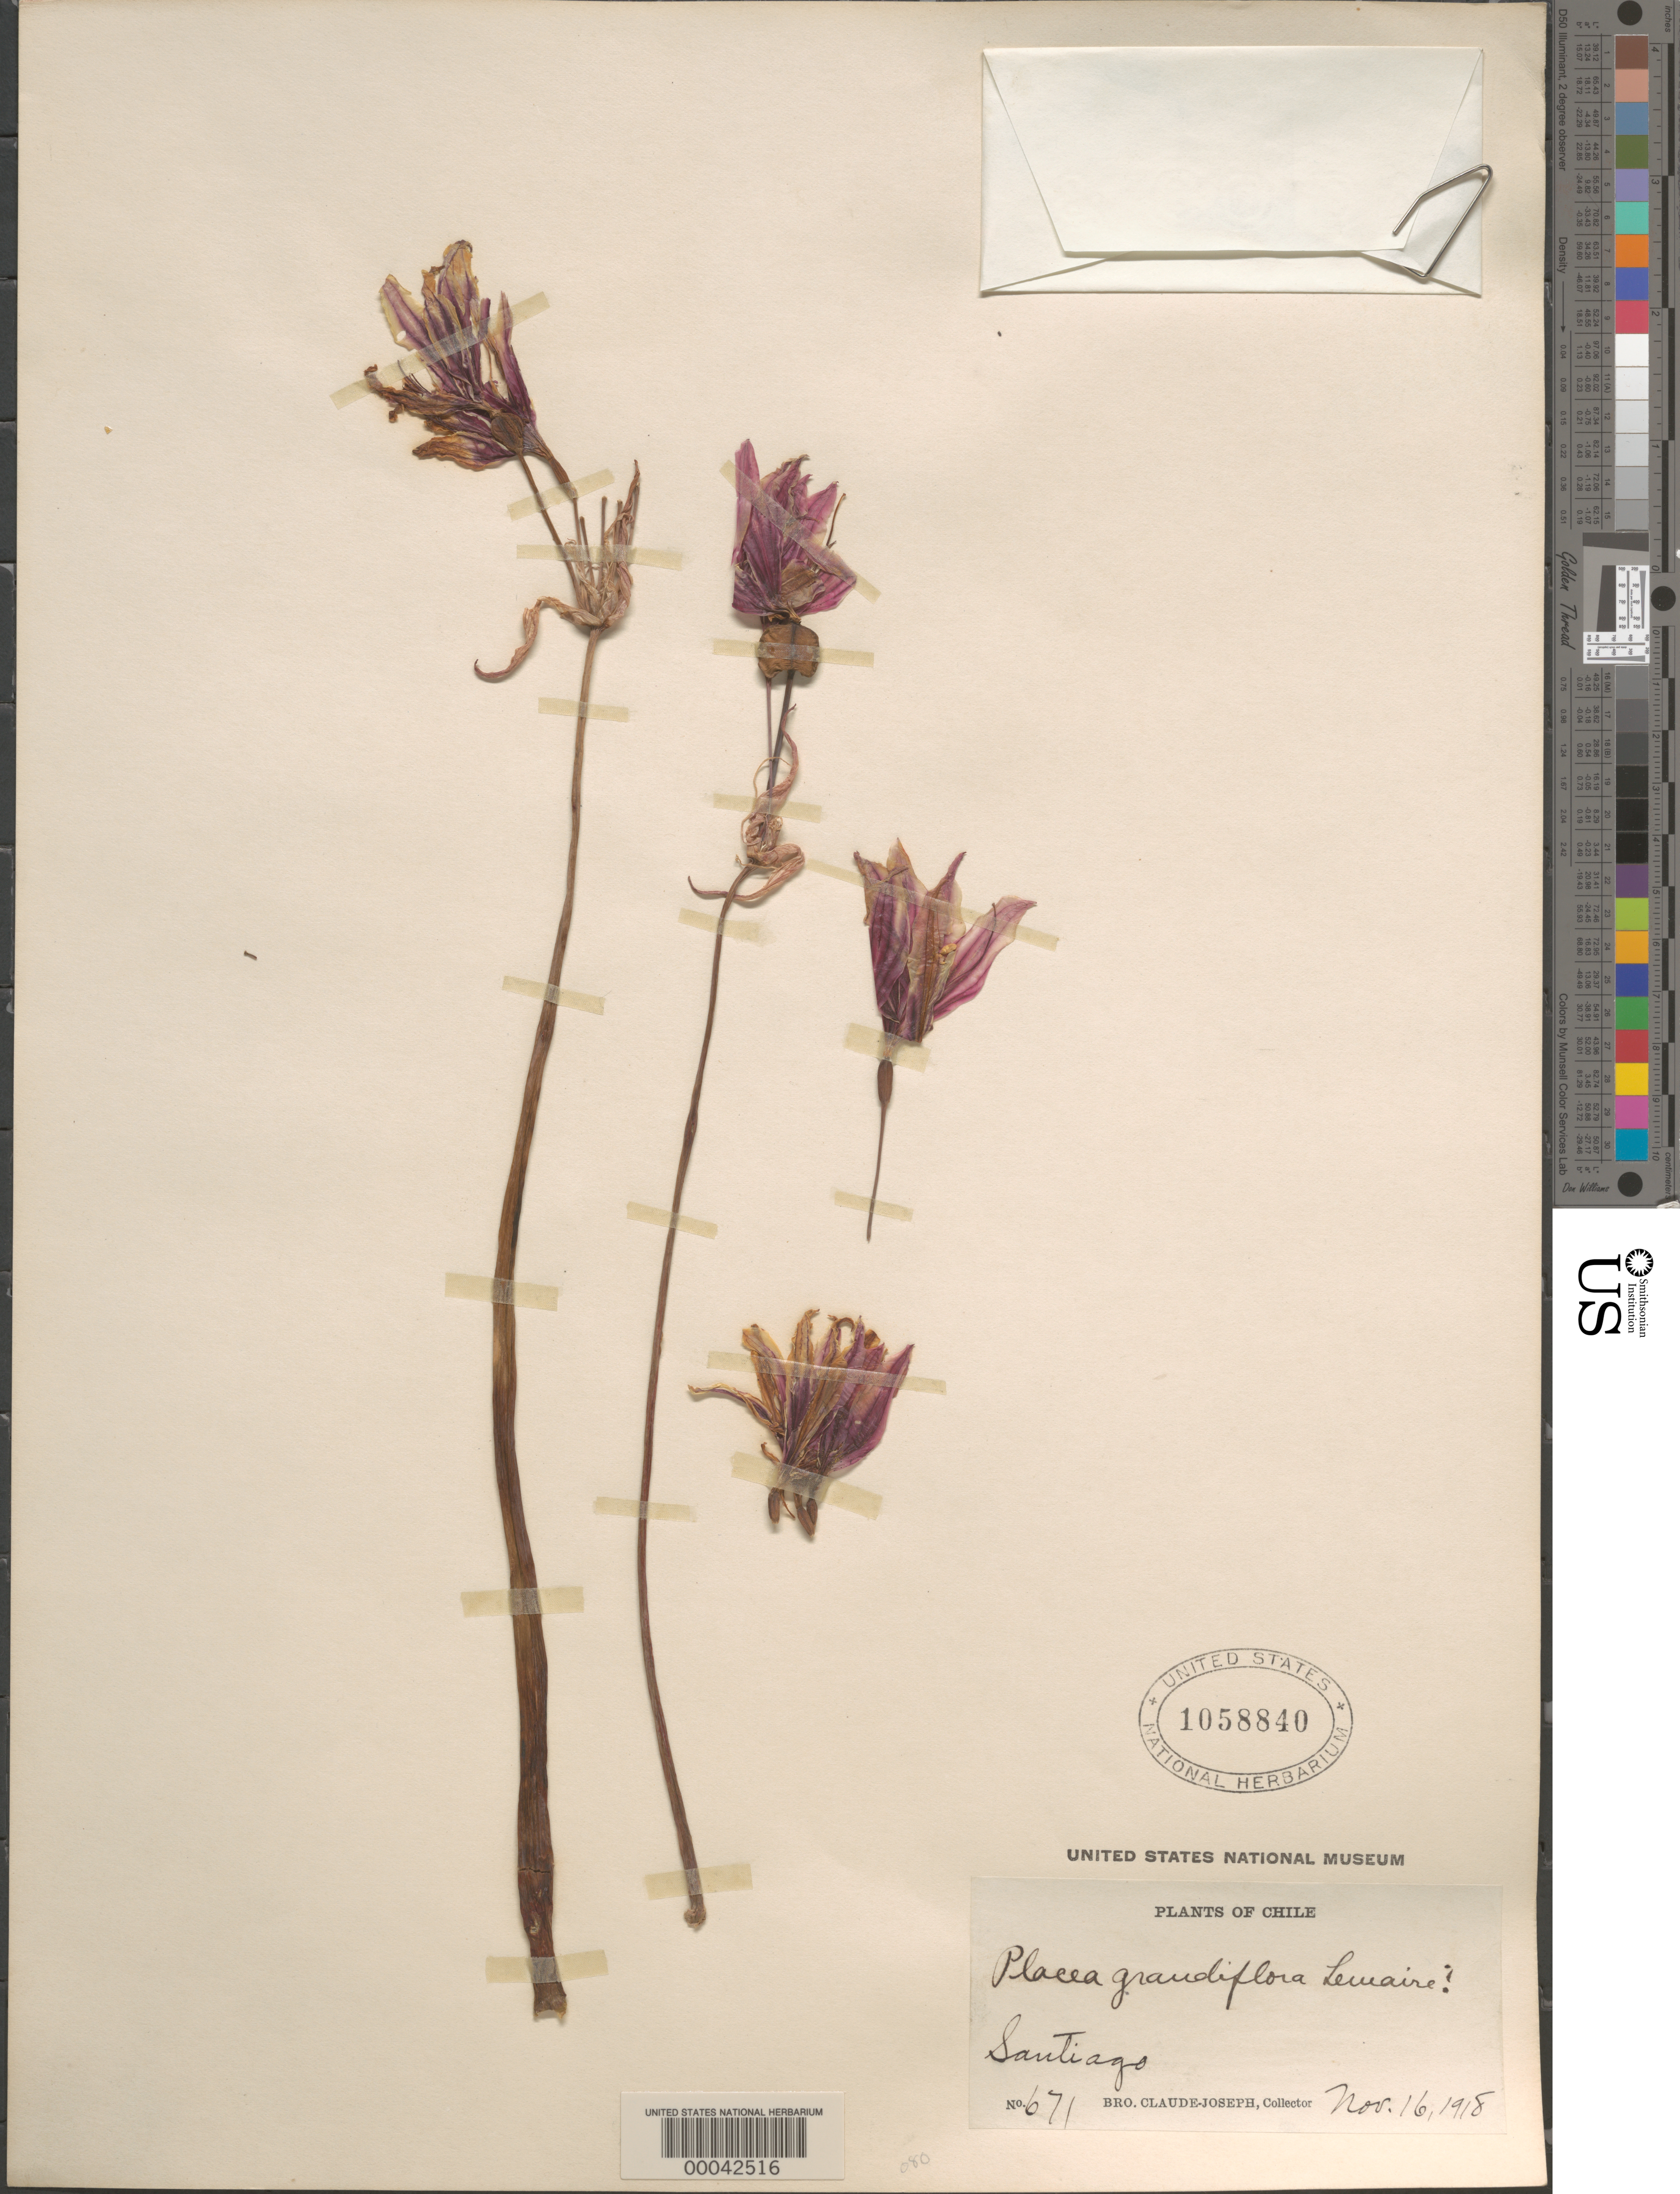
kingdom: Plantae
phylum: Tracheophyta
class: Liliopsida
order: Asparagales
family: Amaryllidaceae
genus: Placea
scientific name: Placea grandiflora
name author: Lem.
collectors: Bro. Claude-Joseph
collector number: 671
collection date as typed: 16 Nov 1918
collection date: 1918-11-16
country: Chile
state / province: Región Metropolitana (RM)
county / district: Santiago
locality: Santiago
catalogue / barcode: US 1058840